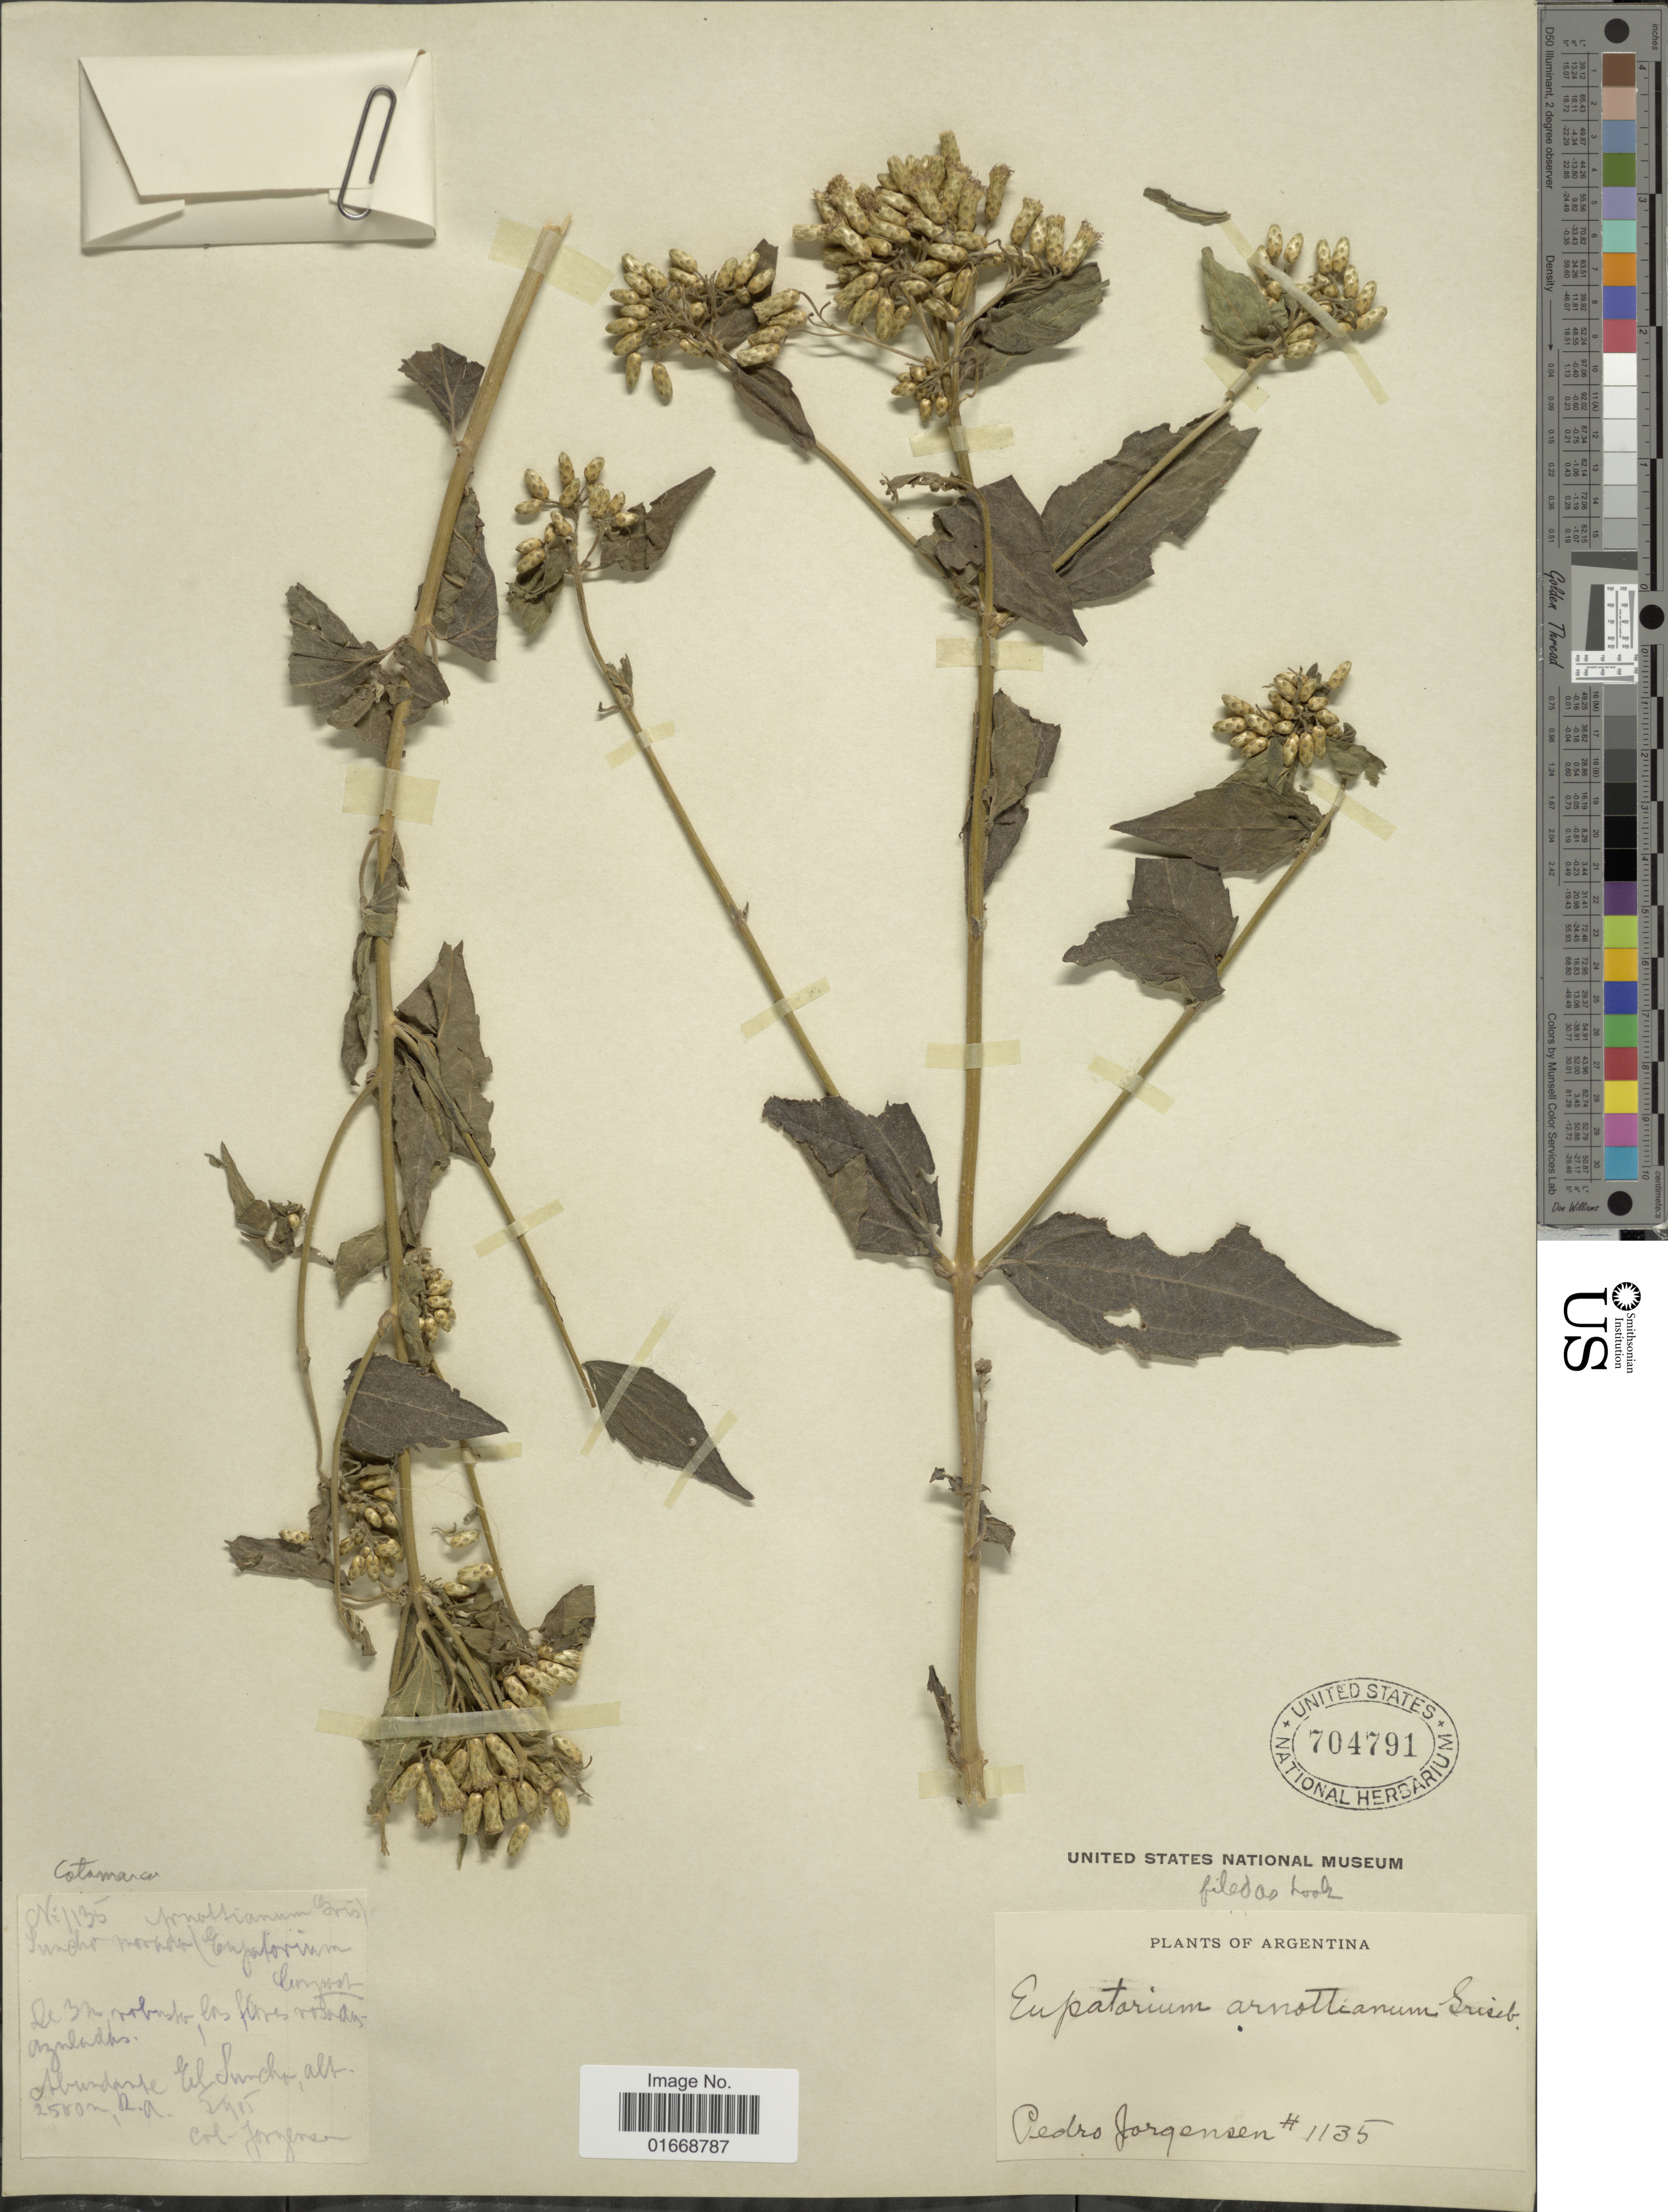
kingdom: Plantae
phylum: Tracheophyta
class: Magnoliopsida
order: Asterales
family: Asteraceae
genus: Chromolaena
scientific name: Chromolaena hookeriana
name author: (Griseb.) R.M. King & H. Rob.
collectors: P. Jörgensen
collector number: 1135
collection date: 1915-05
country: Argentina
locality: El Suncho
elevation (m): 2500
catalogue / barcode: US 704791